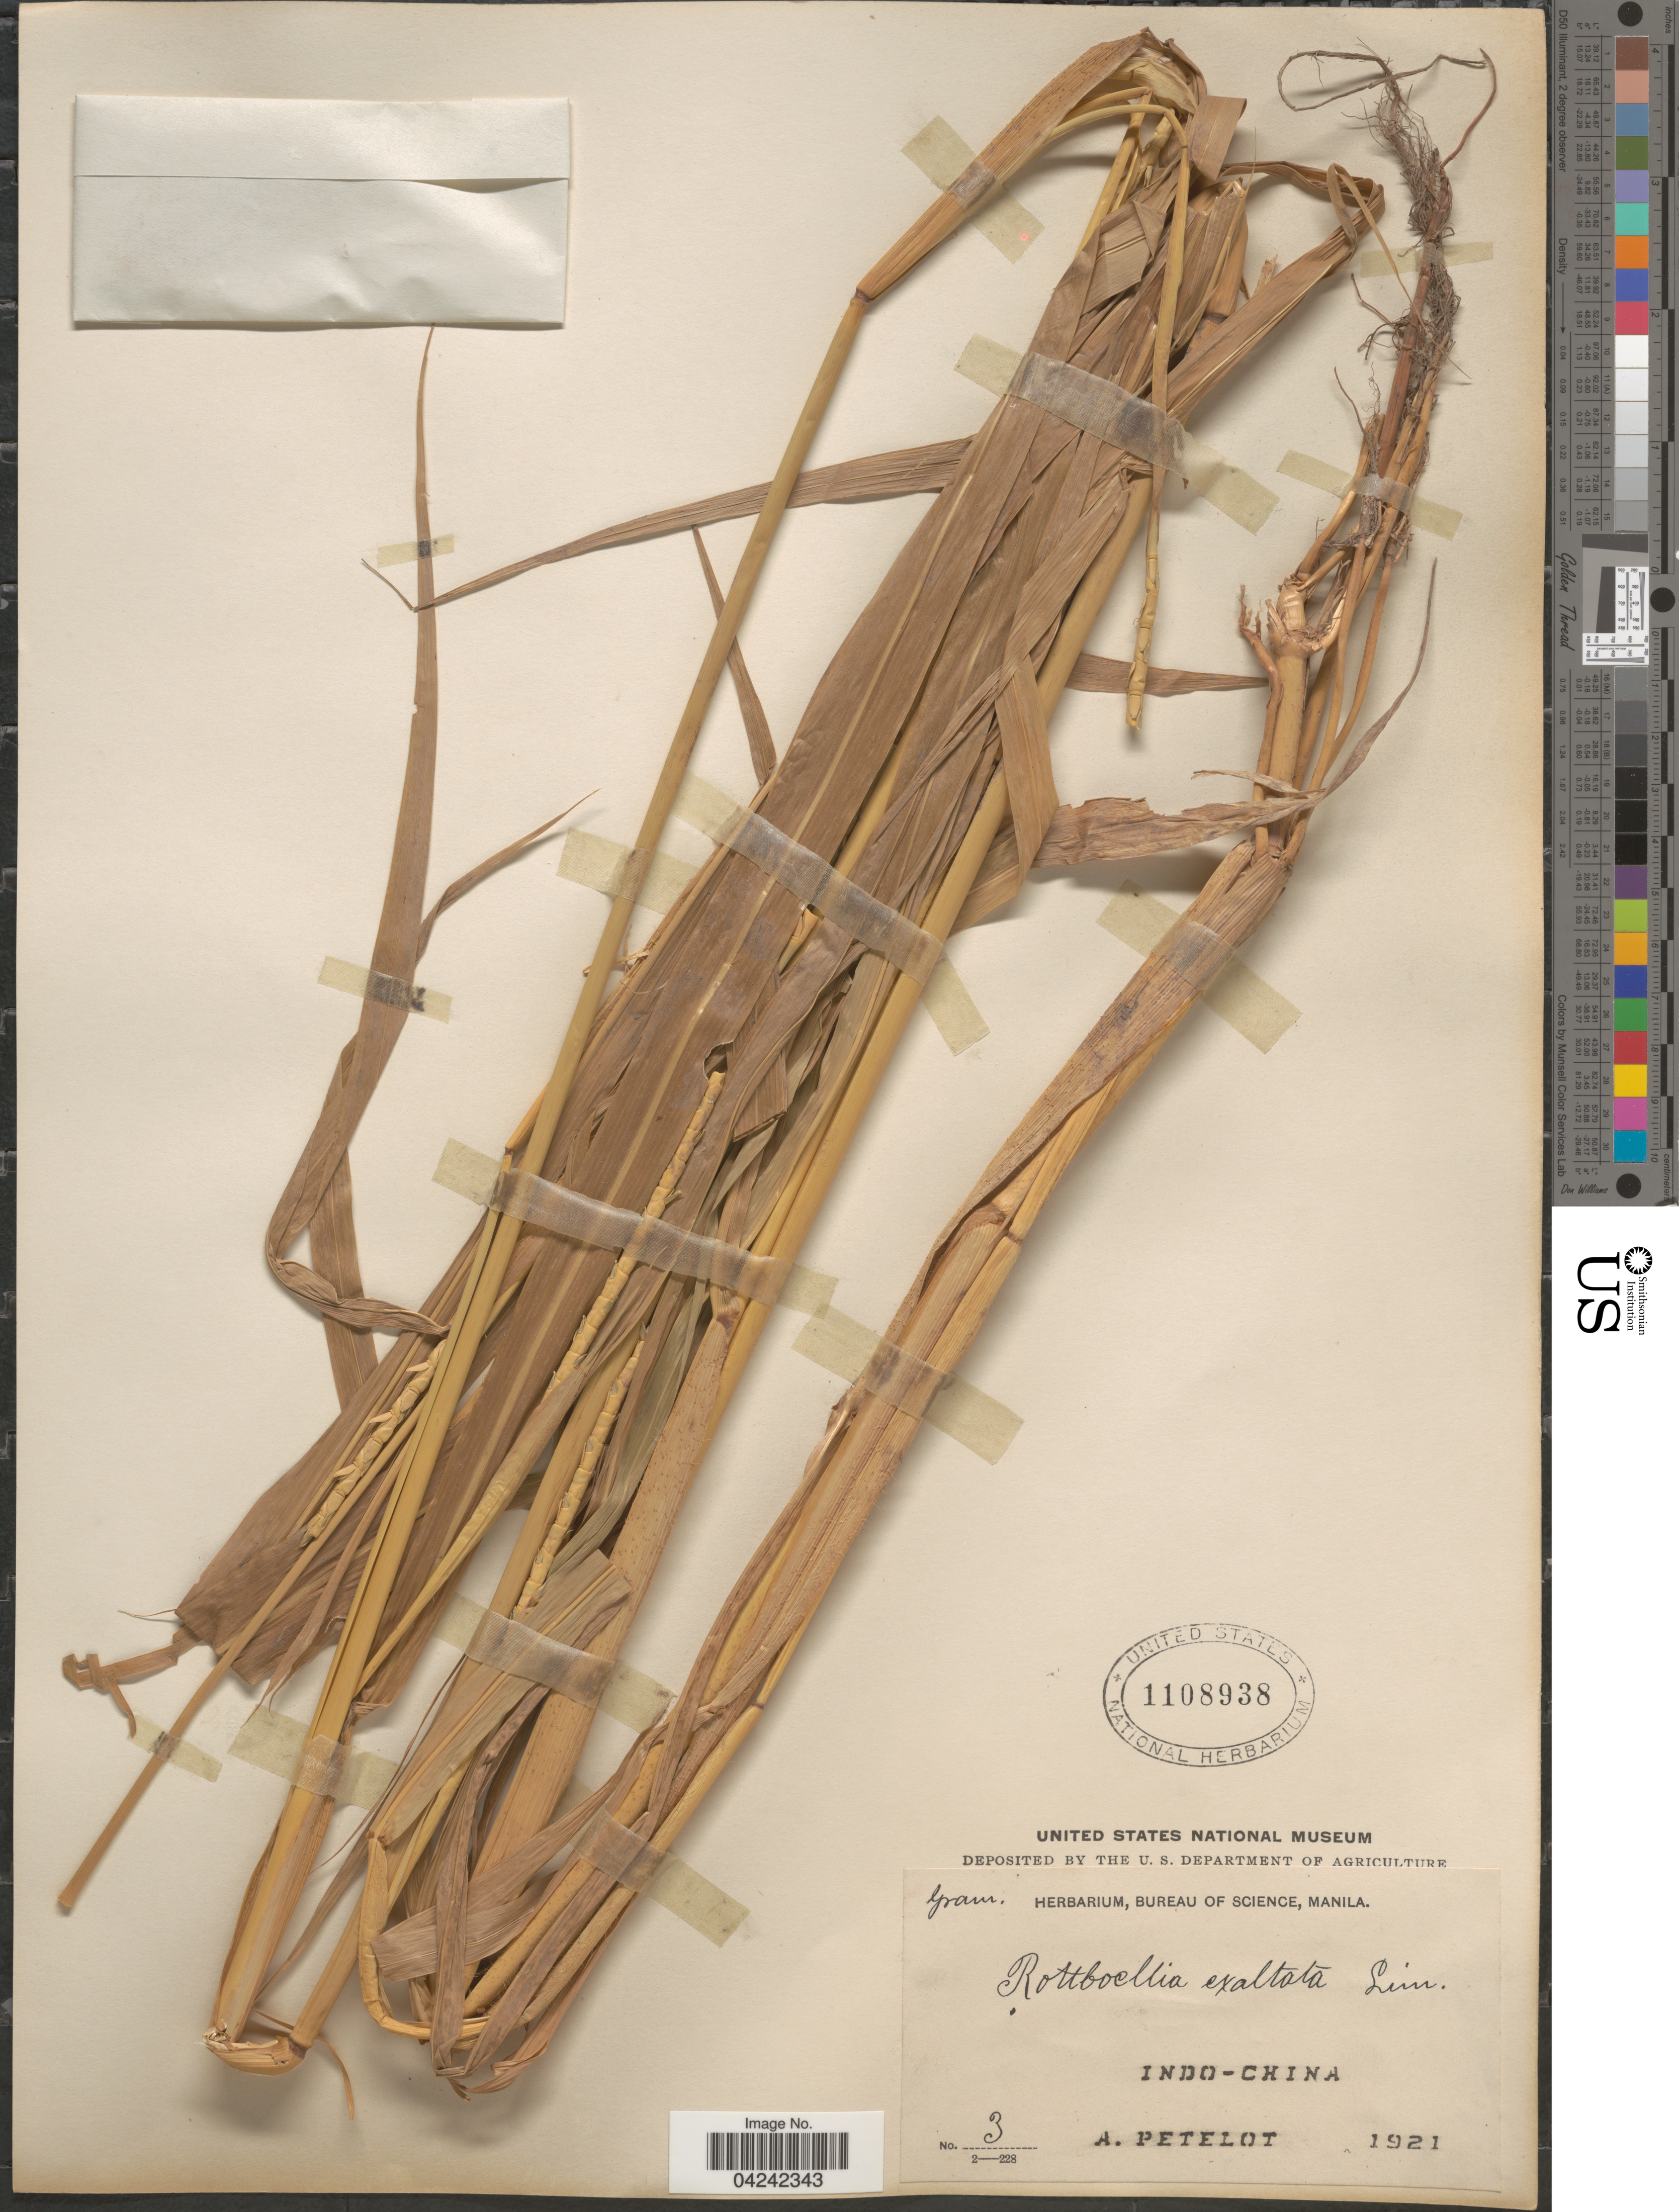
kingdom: Plantae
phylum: Tracheophyta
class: Liliopsida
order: Poales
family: Poaceae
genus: Rottboellia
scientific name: Rottboellia cochinchinensis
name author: (Lour.) Clayton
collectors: A. Petelot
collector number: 3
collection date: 1921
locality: Indo-China.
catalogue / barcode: US 1108938